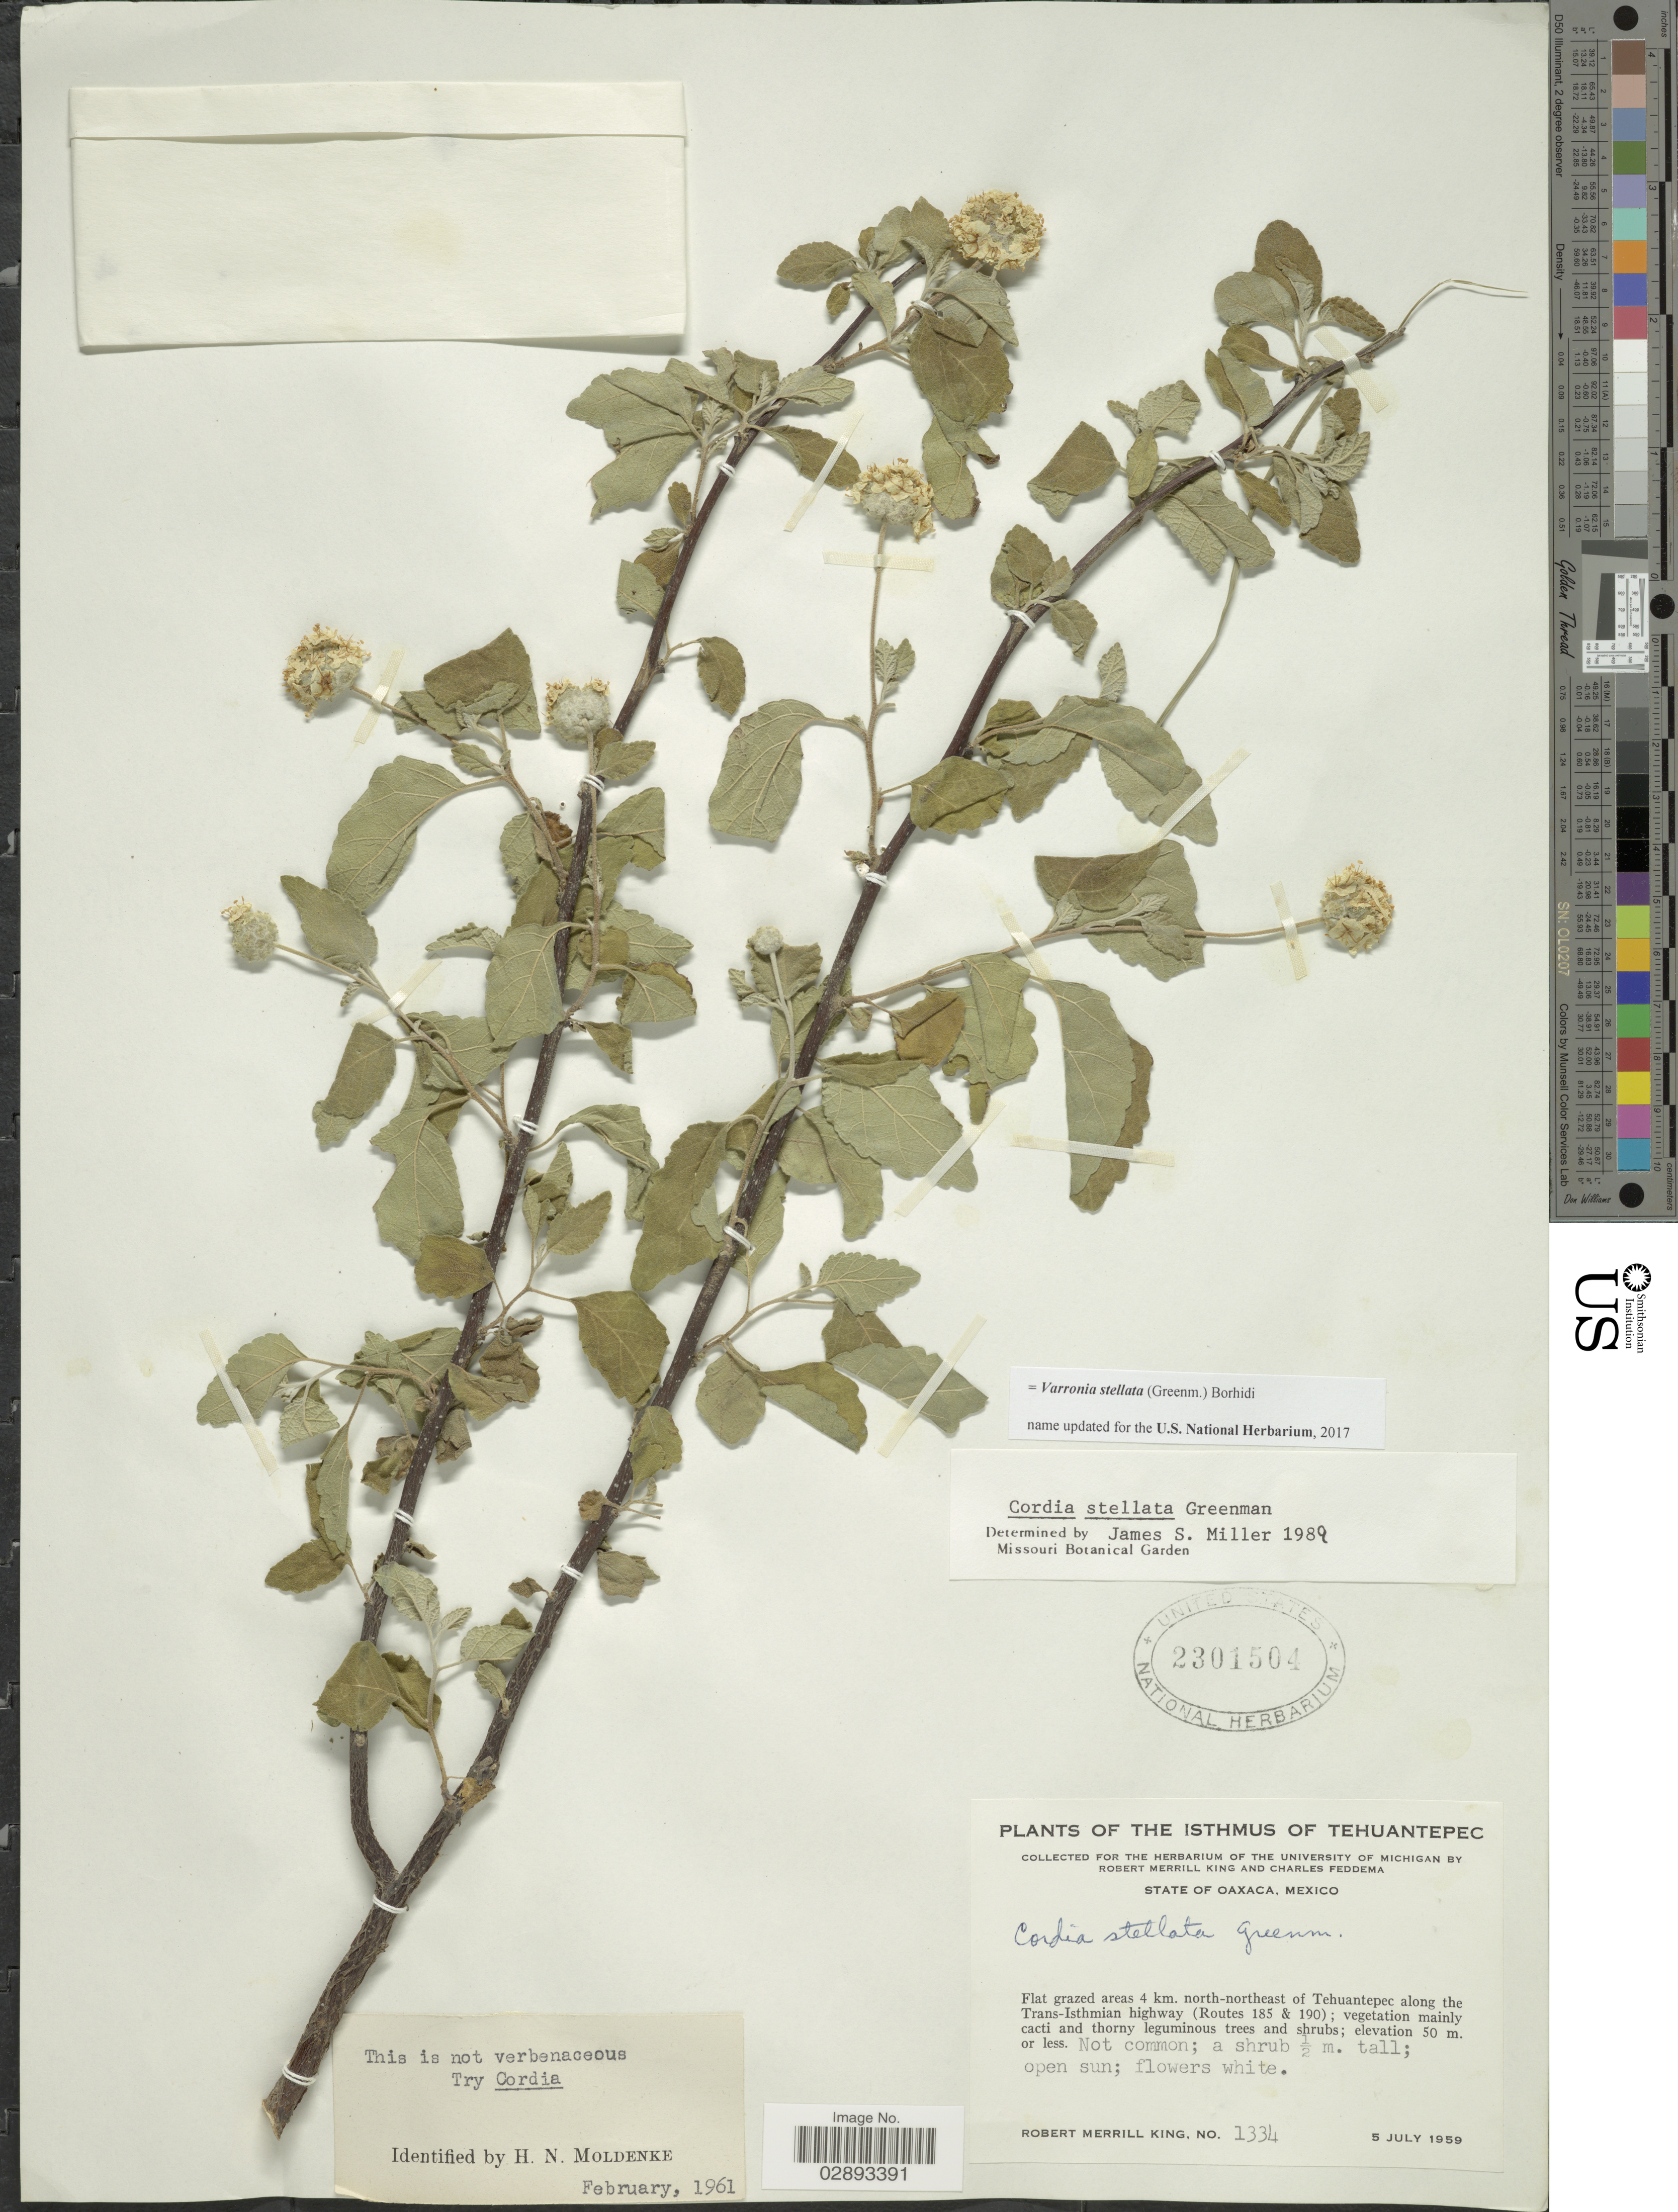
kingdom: Plantae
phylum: Tracheophyta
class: Magnoliopsida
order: Boraginales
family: Cordiaceae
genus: Varronia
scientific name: Varronia stellata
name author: (Greenm.) Borhidi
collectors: R. M. King & C. Feddema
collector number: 1334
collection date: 1959-07-05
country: Mexico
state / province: Oaxaca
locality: The Isthmus of Tehuantepec, Flat grazed areas 4 km. north-northeast of Tehuantepec, along the Trans-Isthmian highway (Routes 185 & 190).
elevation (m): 50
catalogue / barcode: US 2301504